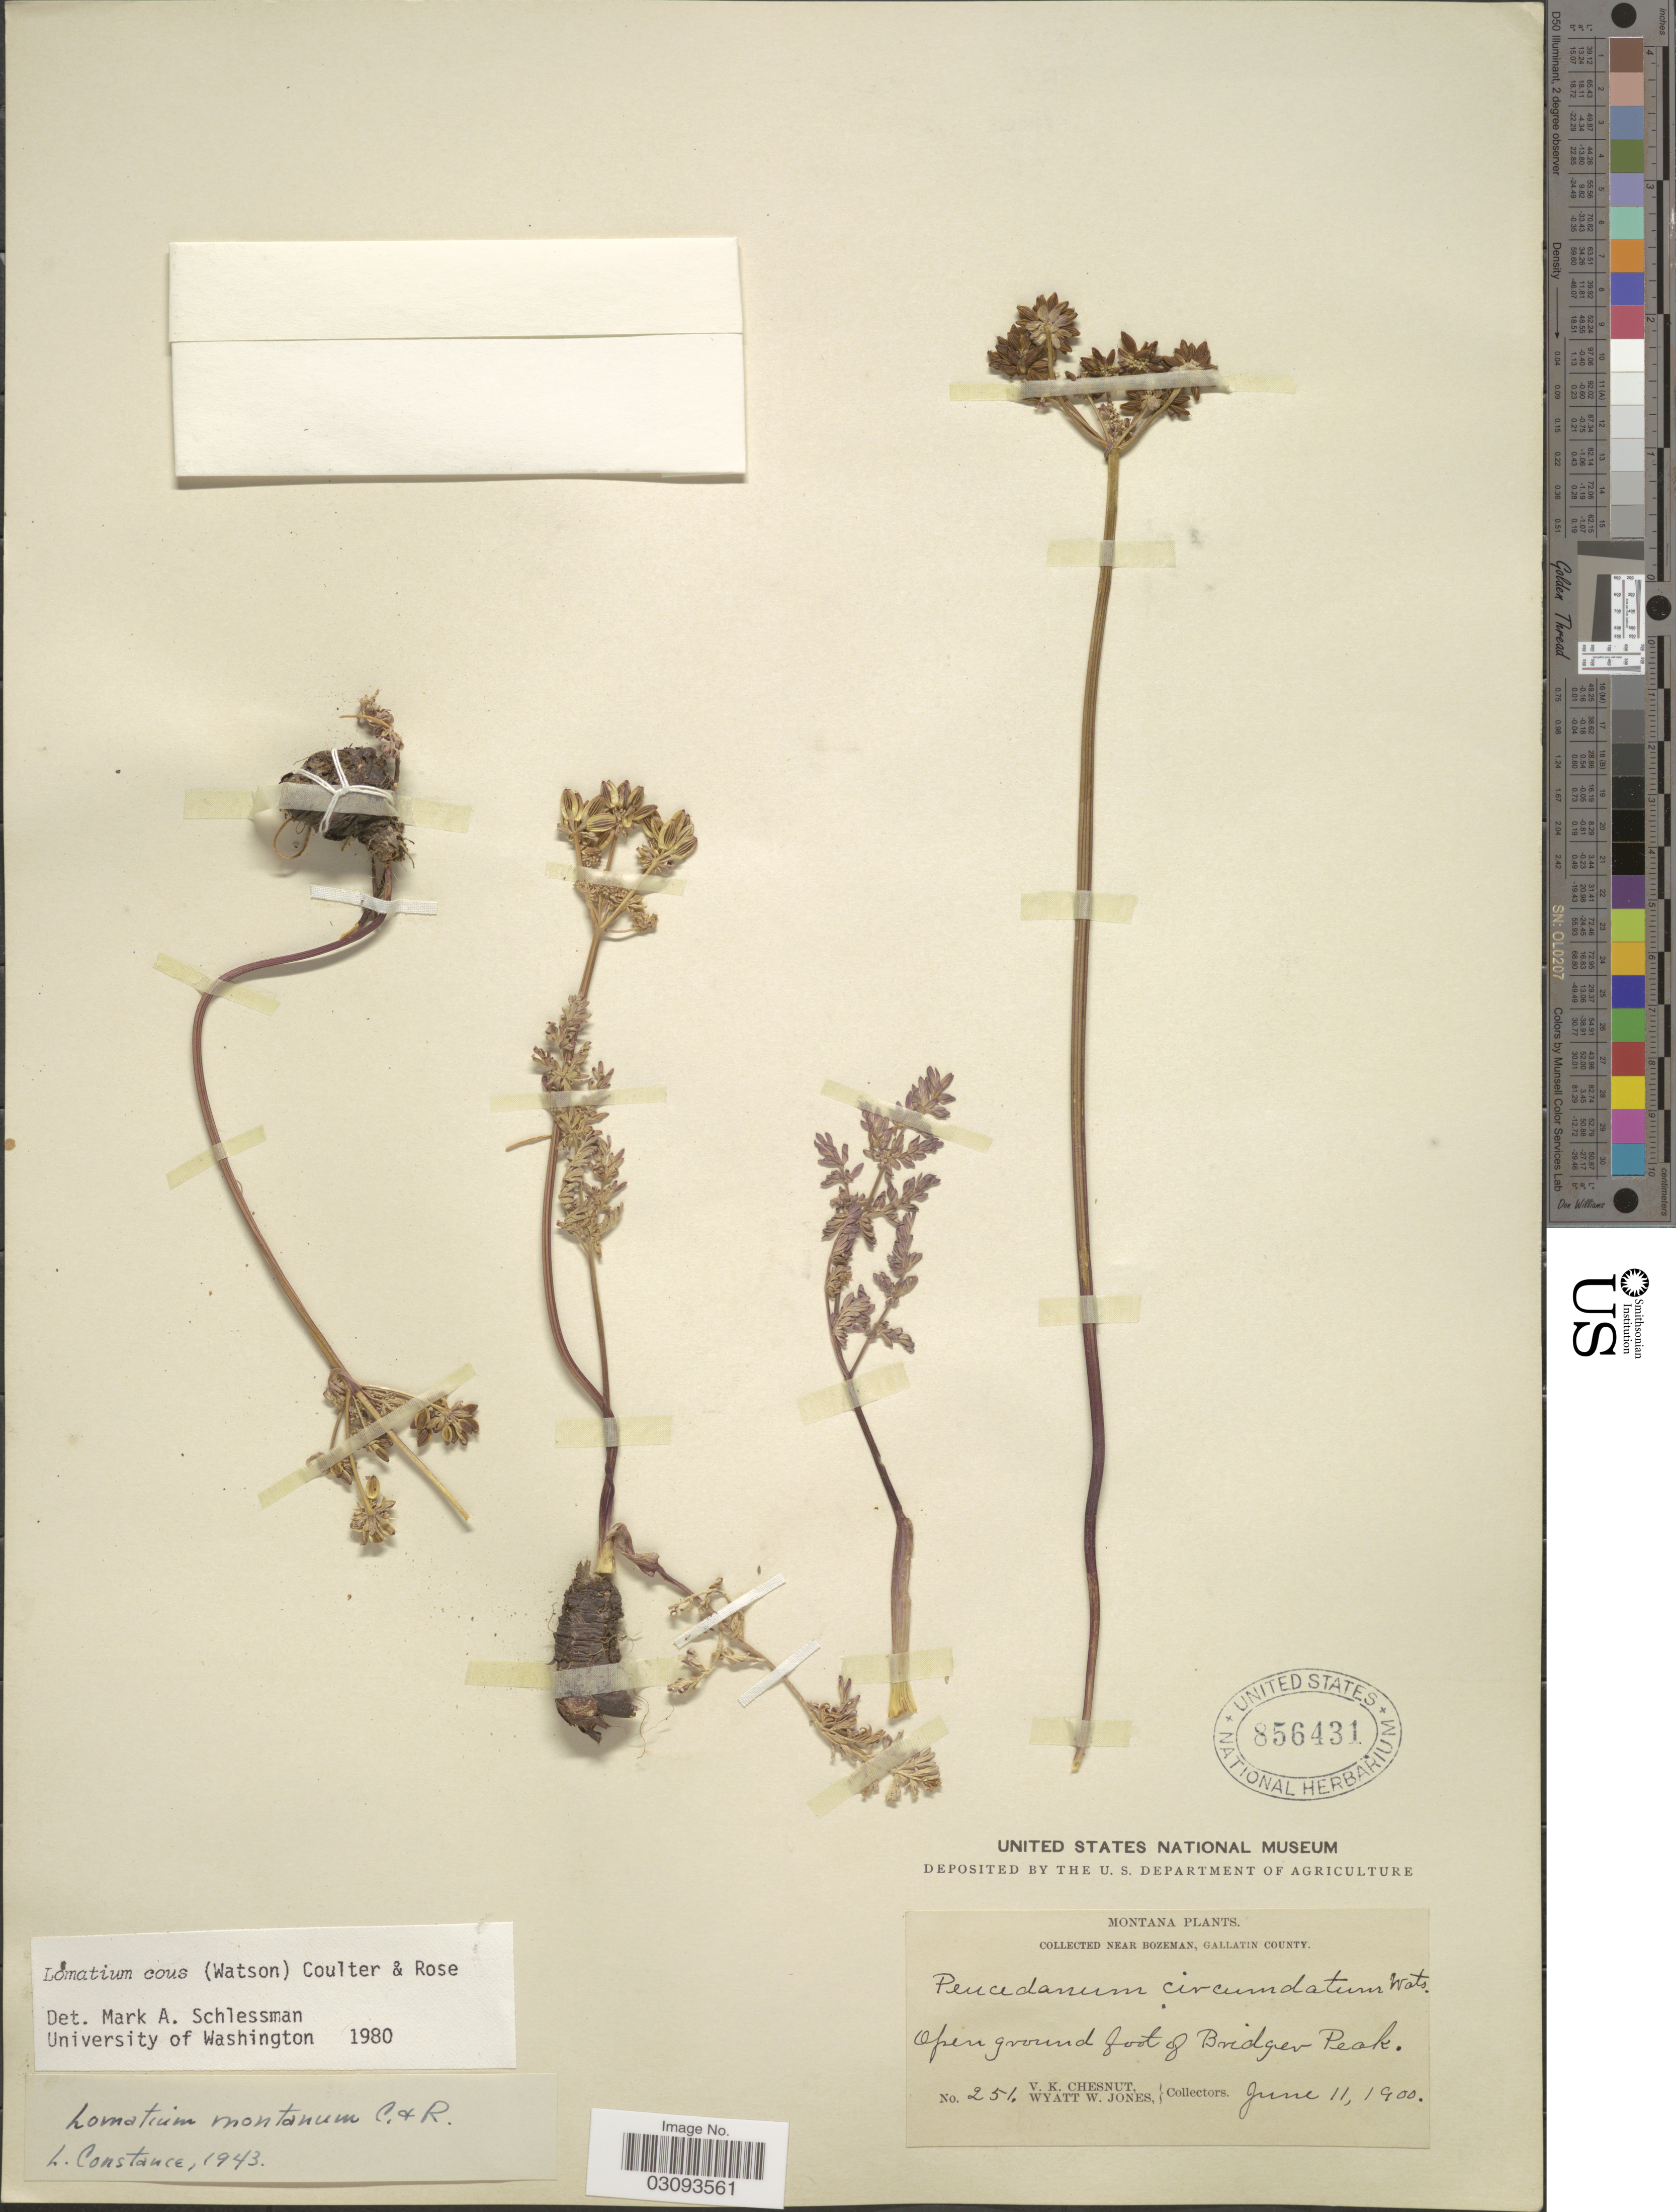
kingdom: Plantae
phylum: Tracheophyta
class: Magnoliopsida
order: Apiales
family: Apiaceae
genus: Lomatium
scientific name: Lomatium cous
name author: (S. Watson) J.M. Coult. & Rose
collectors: V. Chesnut & W. W. Jones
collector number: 251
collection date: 1900-06-11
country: United States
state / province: Montana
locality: Near Bozeman, Gallatin County. Open ground foot of Bridger Peak.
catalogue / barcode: US 856431